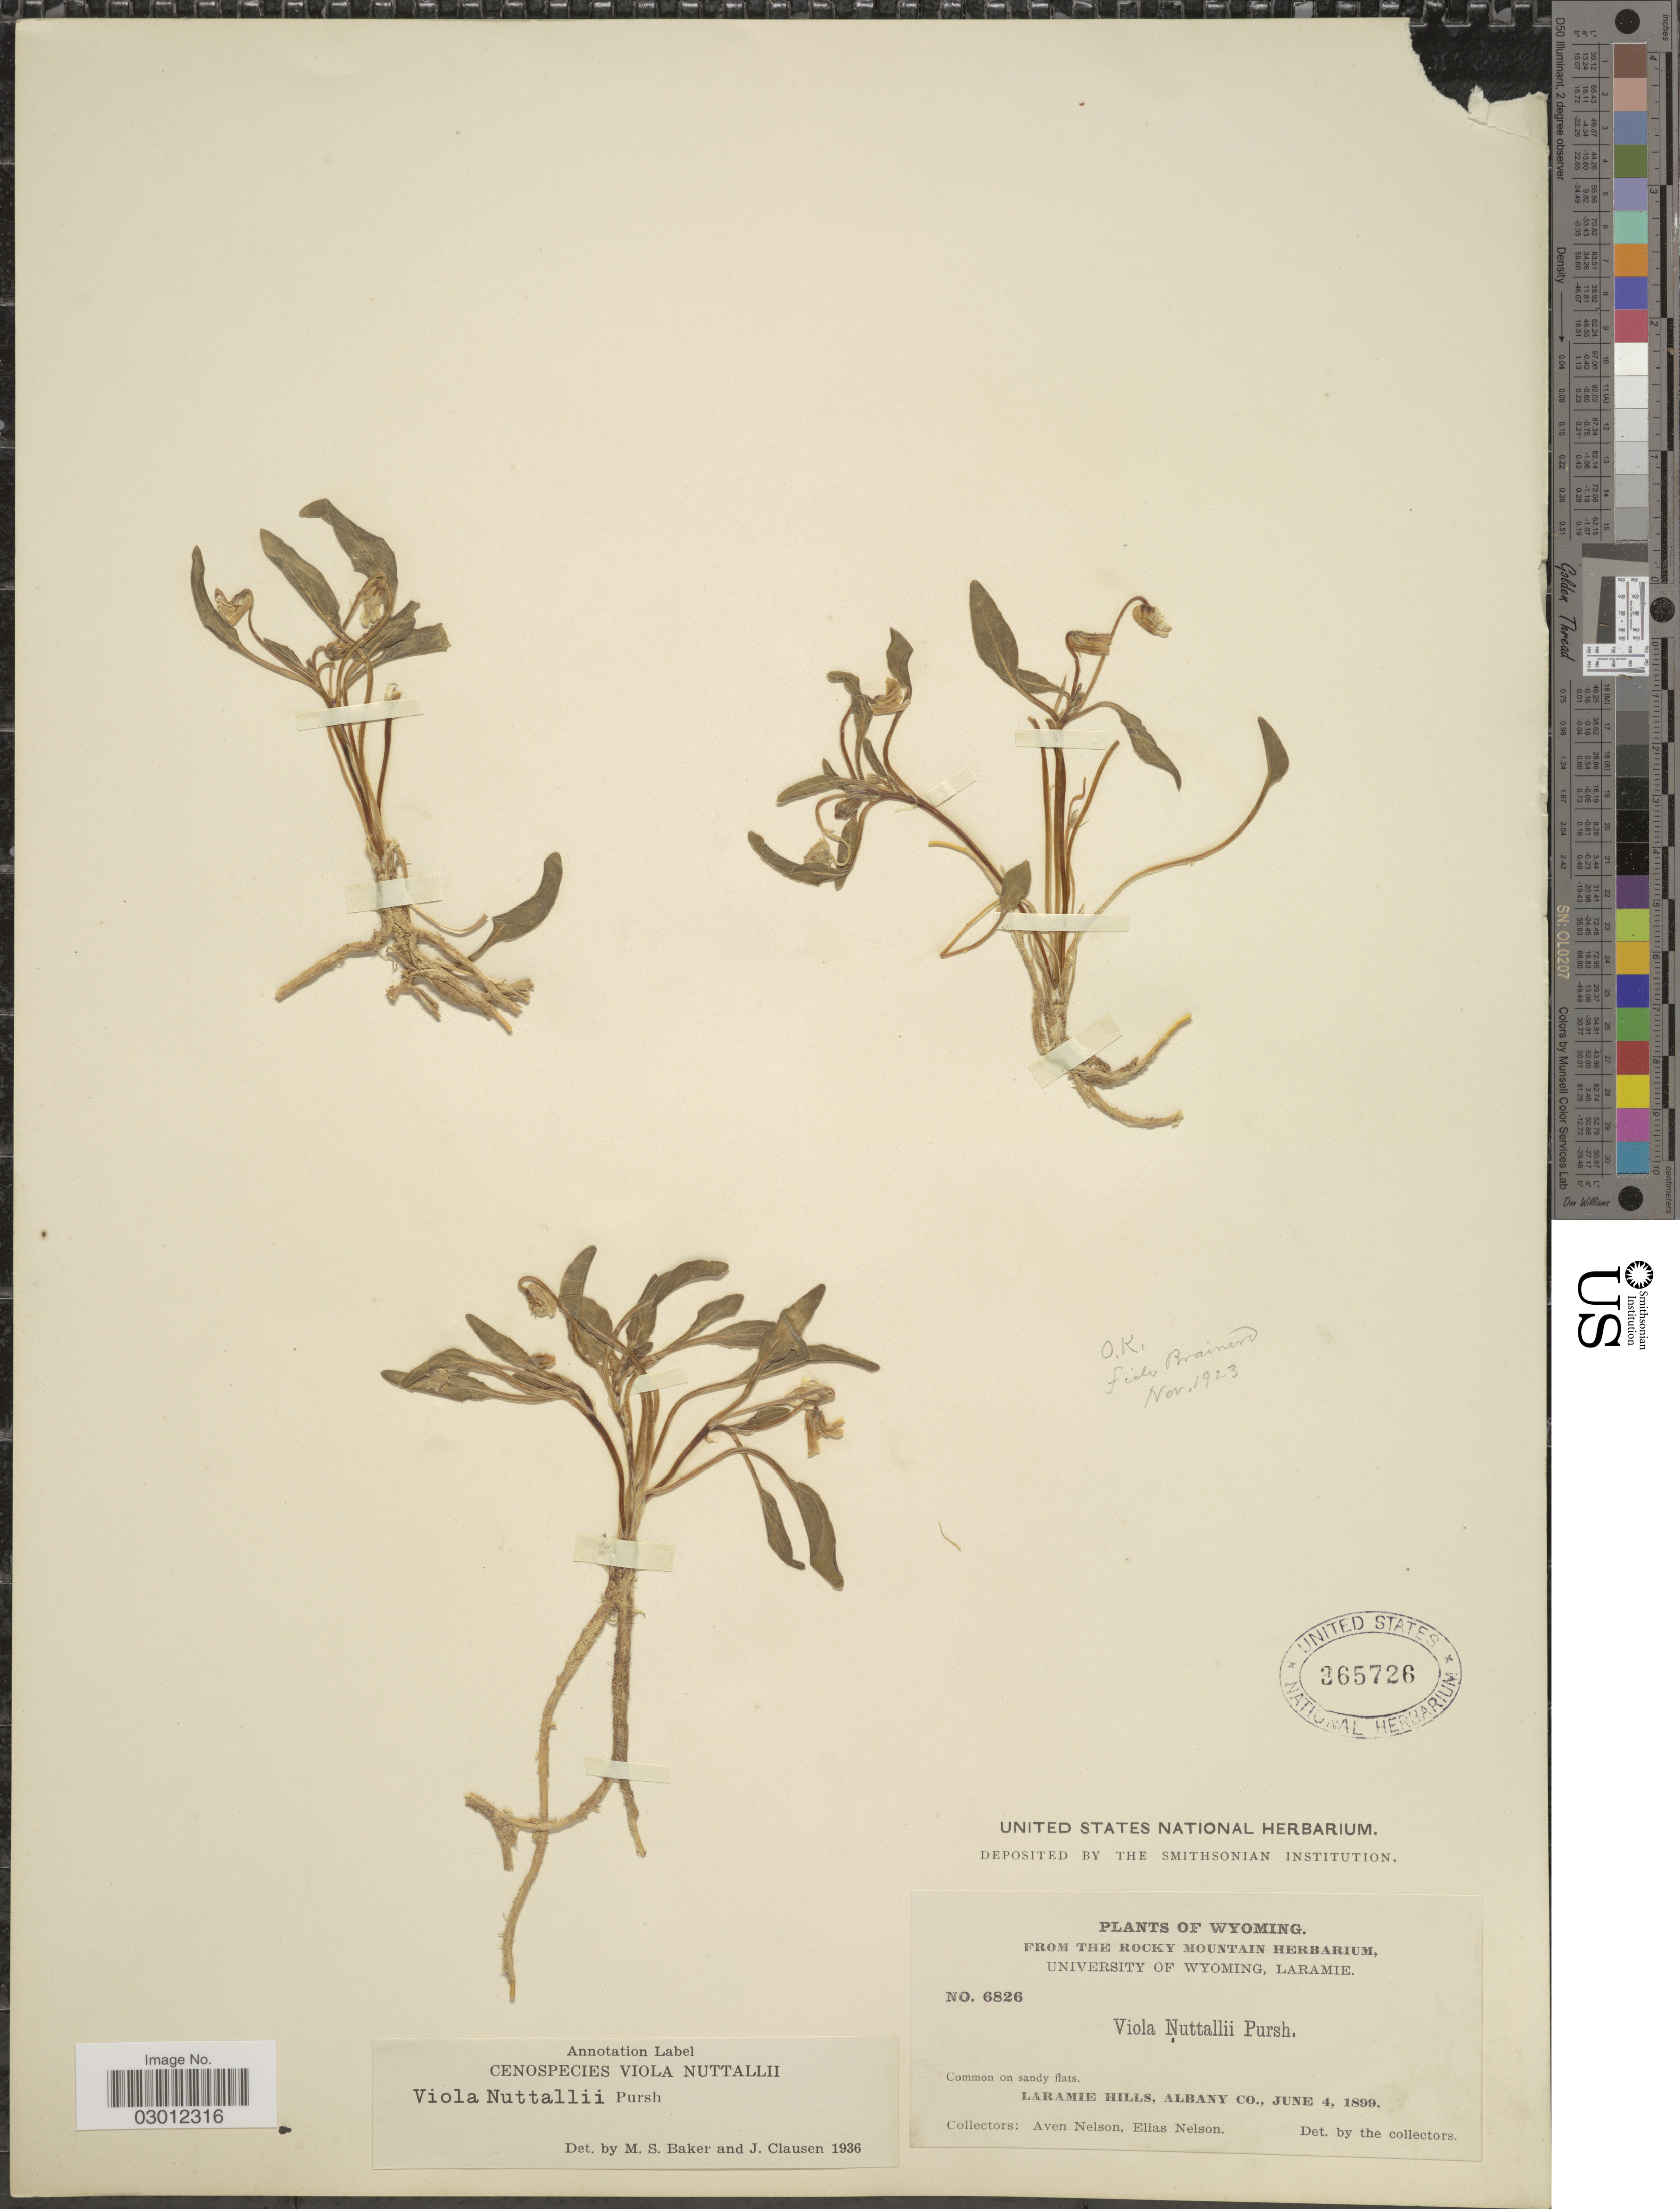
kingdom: Plantae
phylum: Tracheophyta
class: Magnoliopsida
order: Malpighiales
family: Violaceae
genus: Viola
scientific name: Viola nuttallii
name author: Pursh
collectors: A. Nelson & E. Nelson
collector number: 6826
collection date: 1899-06-04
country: United States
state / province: Wyoming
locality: Laramie Hills, Albany Co.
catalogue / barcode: US 365726